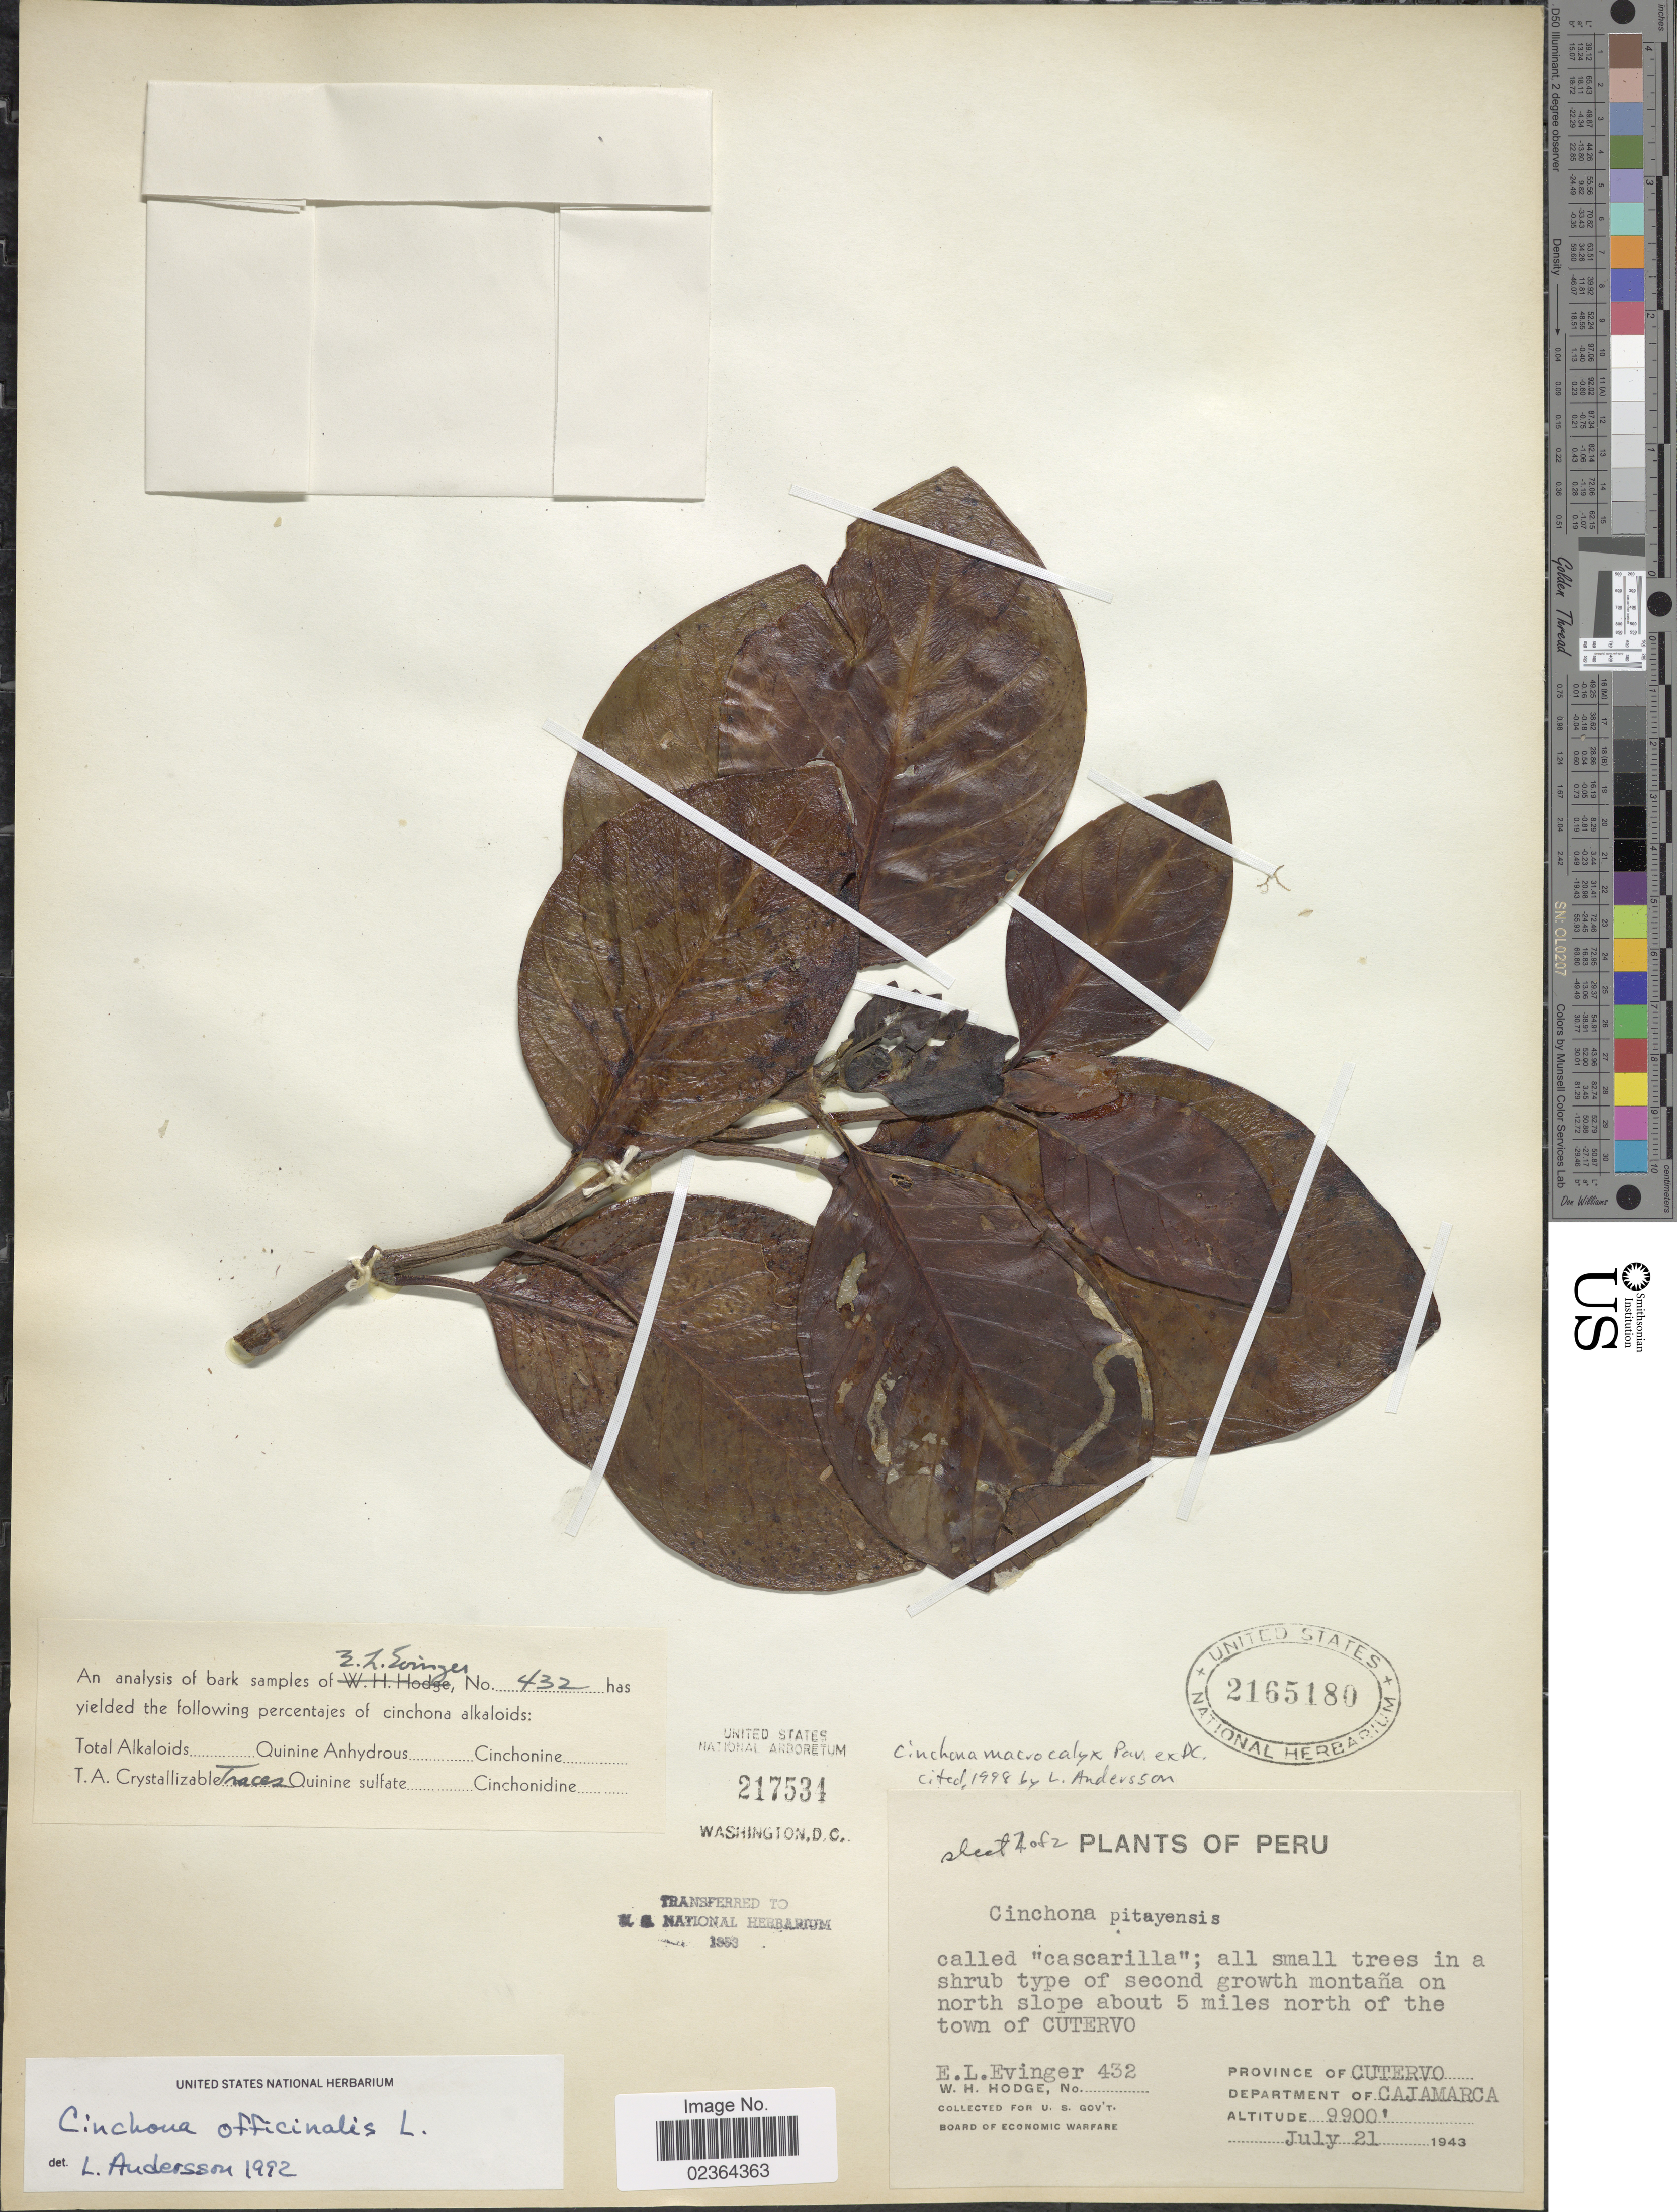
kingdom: Plantae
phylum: Tracheophyta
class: Magnoliopsida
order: Gentianales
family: Rubiaceae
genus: Cinchona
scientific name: Cinchona macrocalyx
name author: Pav. ex DC.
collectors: E. Evinger & W. Hodge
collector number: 432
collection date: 1943-07-21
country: Peru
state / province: Cajamarca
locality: On north slope about 5 miles north of the town of Cutervo, Province of Cutervo, Department of Cajamarca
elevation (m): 3018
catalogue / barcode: US 2165180